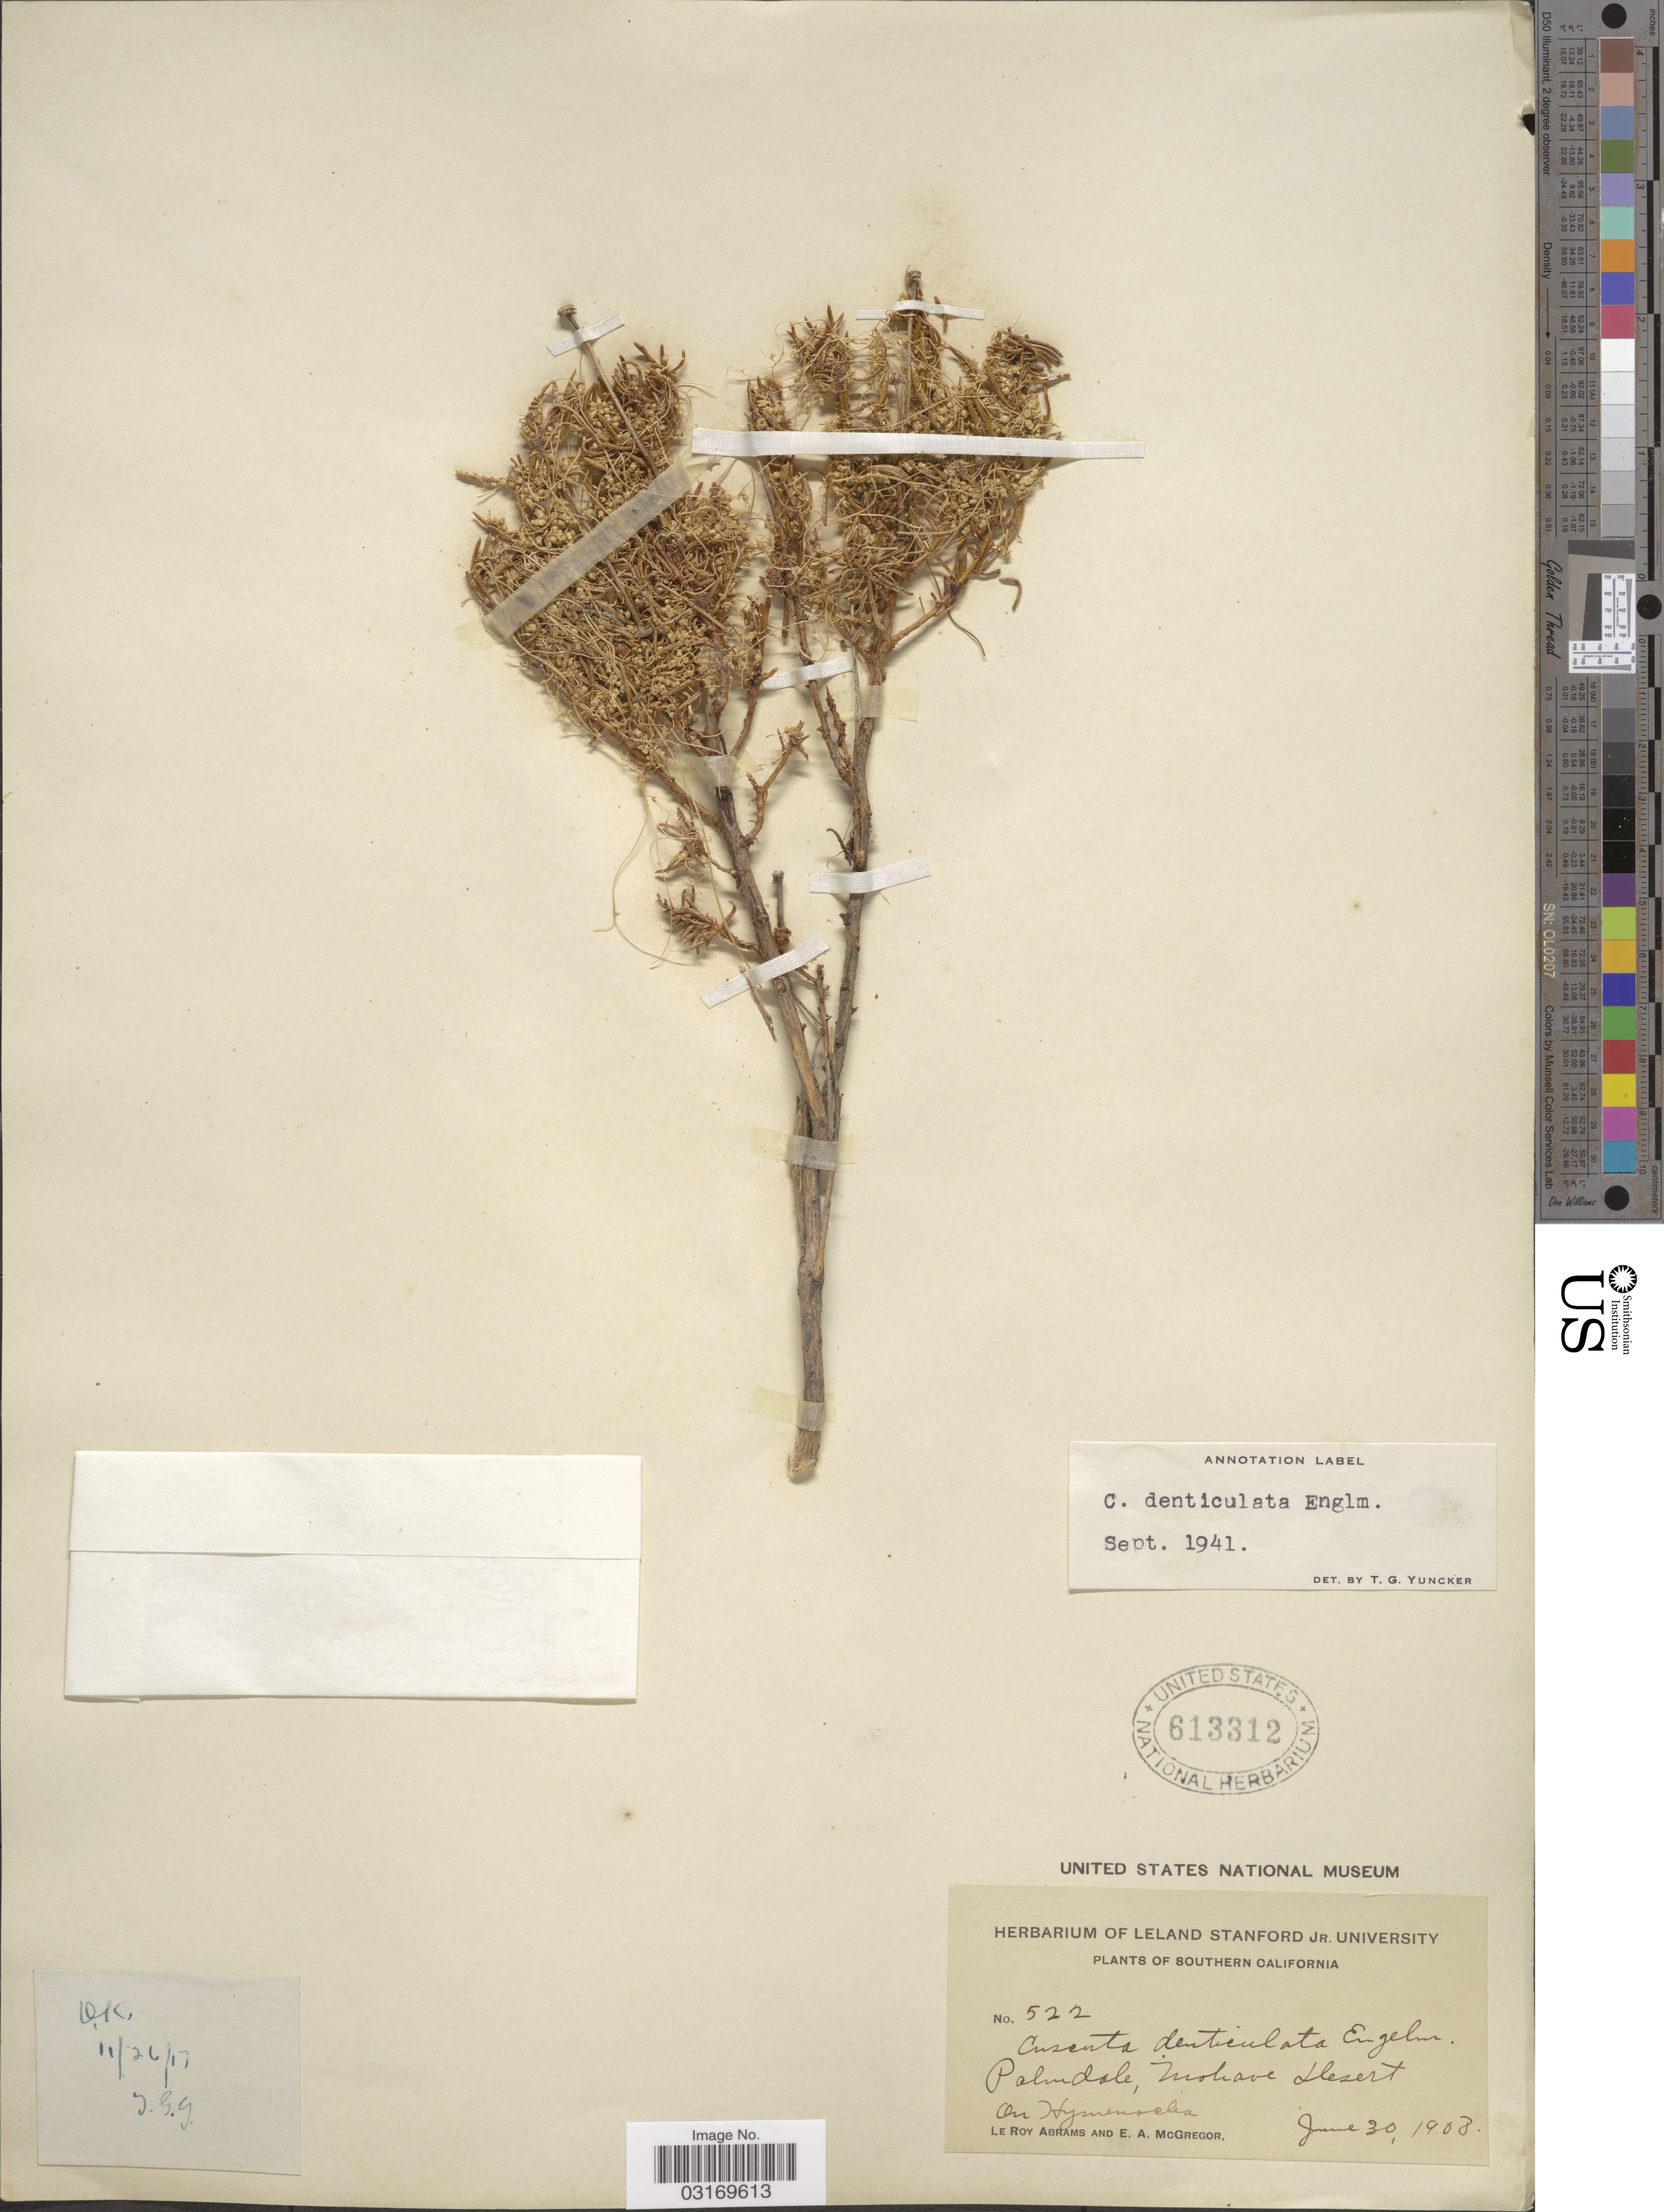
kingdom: Plantae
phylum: Tracheophyta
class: Magnoliopsida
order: Solanales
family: Convolvulaceae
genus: Cuscuta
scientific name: Cuscuta denticulata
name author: Engelm.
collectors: L. Abrams & E. A. McGregor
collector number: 522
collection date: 1908-06-30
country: United States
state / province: California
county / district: Kern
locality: Southern California. Palmdale, Mohave Desert.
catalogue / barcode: US 613312